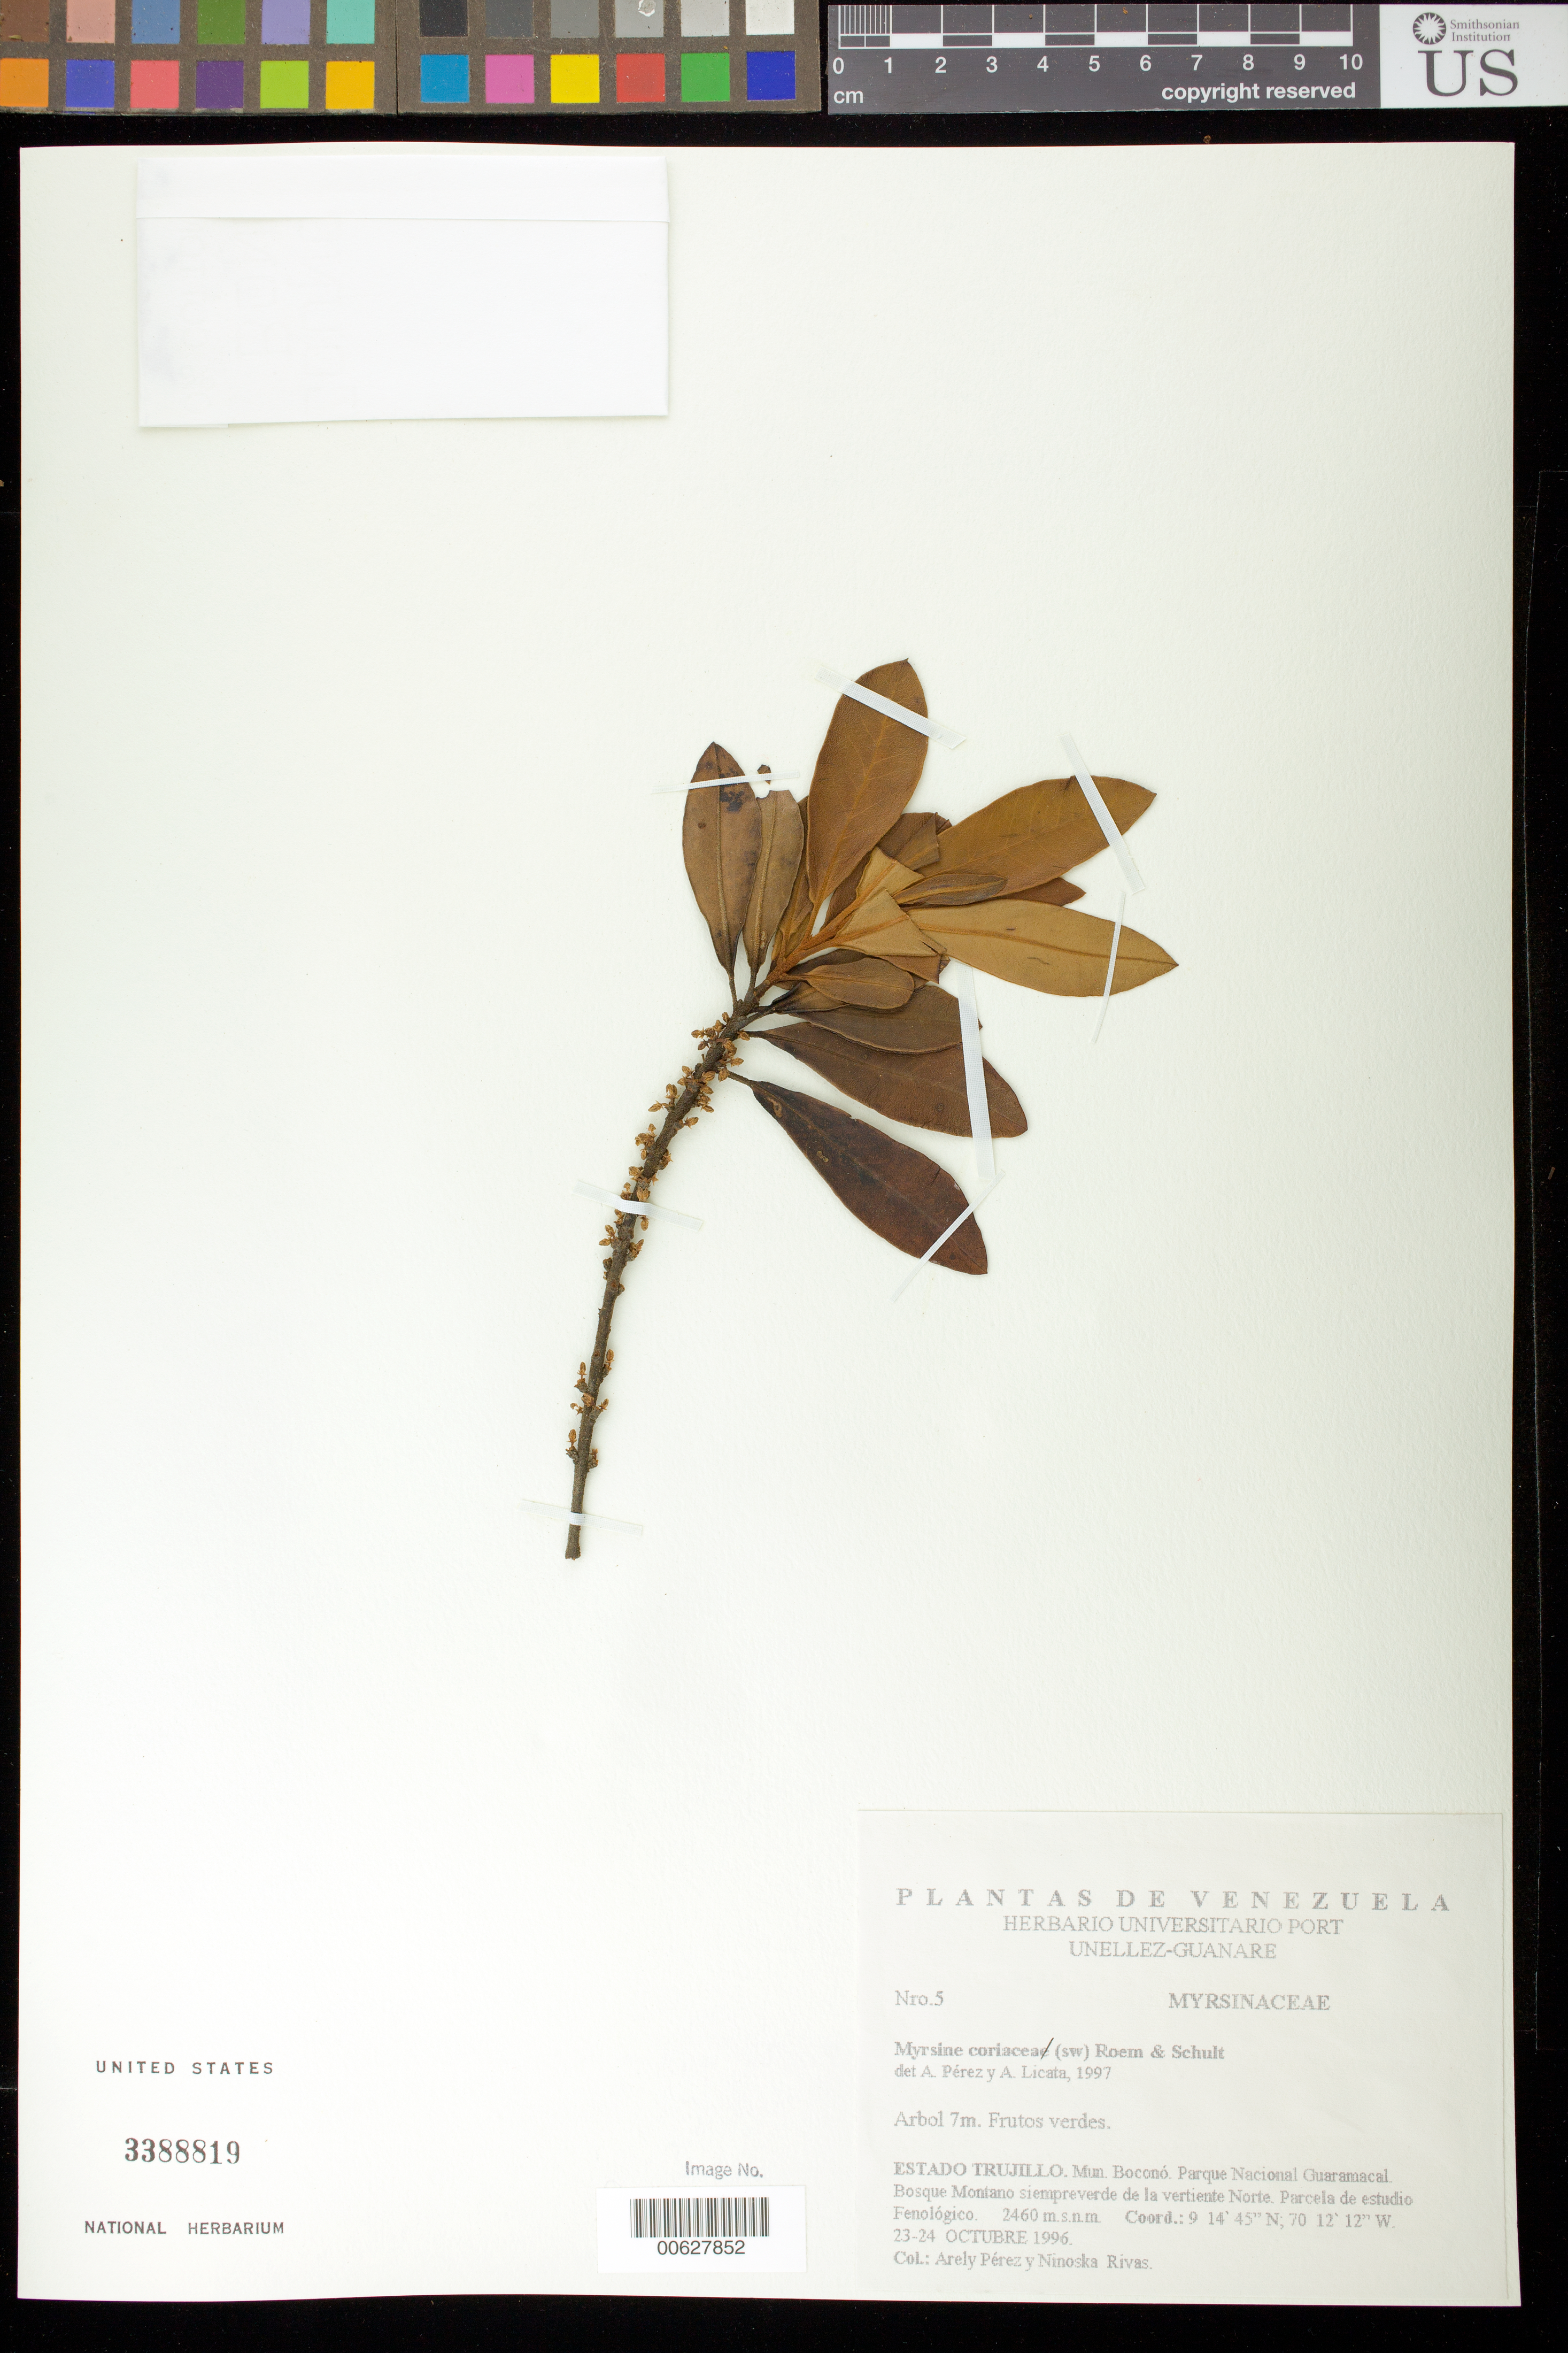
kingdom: Plantae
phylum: Tracheophyta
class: Magnoliopsida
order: Ericales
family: Primulaceae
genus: Myrsine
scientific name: Myrsine coriacea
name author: (Sw.) R. Br. ex Roem. & Schult.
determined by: Pérez, A.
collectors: A. Pérez & N. Rivas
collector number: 5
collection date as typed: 23 Oct 1996 to 24 Oct 1996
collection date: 1996-10-23/1996-10-24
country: Venezuela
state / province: Trujillo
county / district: Boconó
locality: Parque Nacional Guaramacal, Bosque Montano siempreverde de la vertiente Norte, Parcela de estudio Fenológico.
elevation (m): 2460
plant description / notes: PORT, US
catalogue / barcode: US 3388819